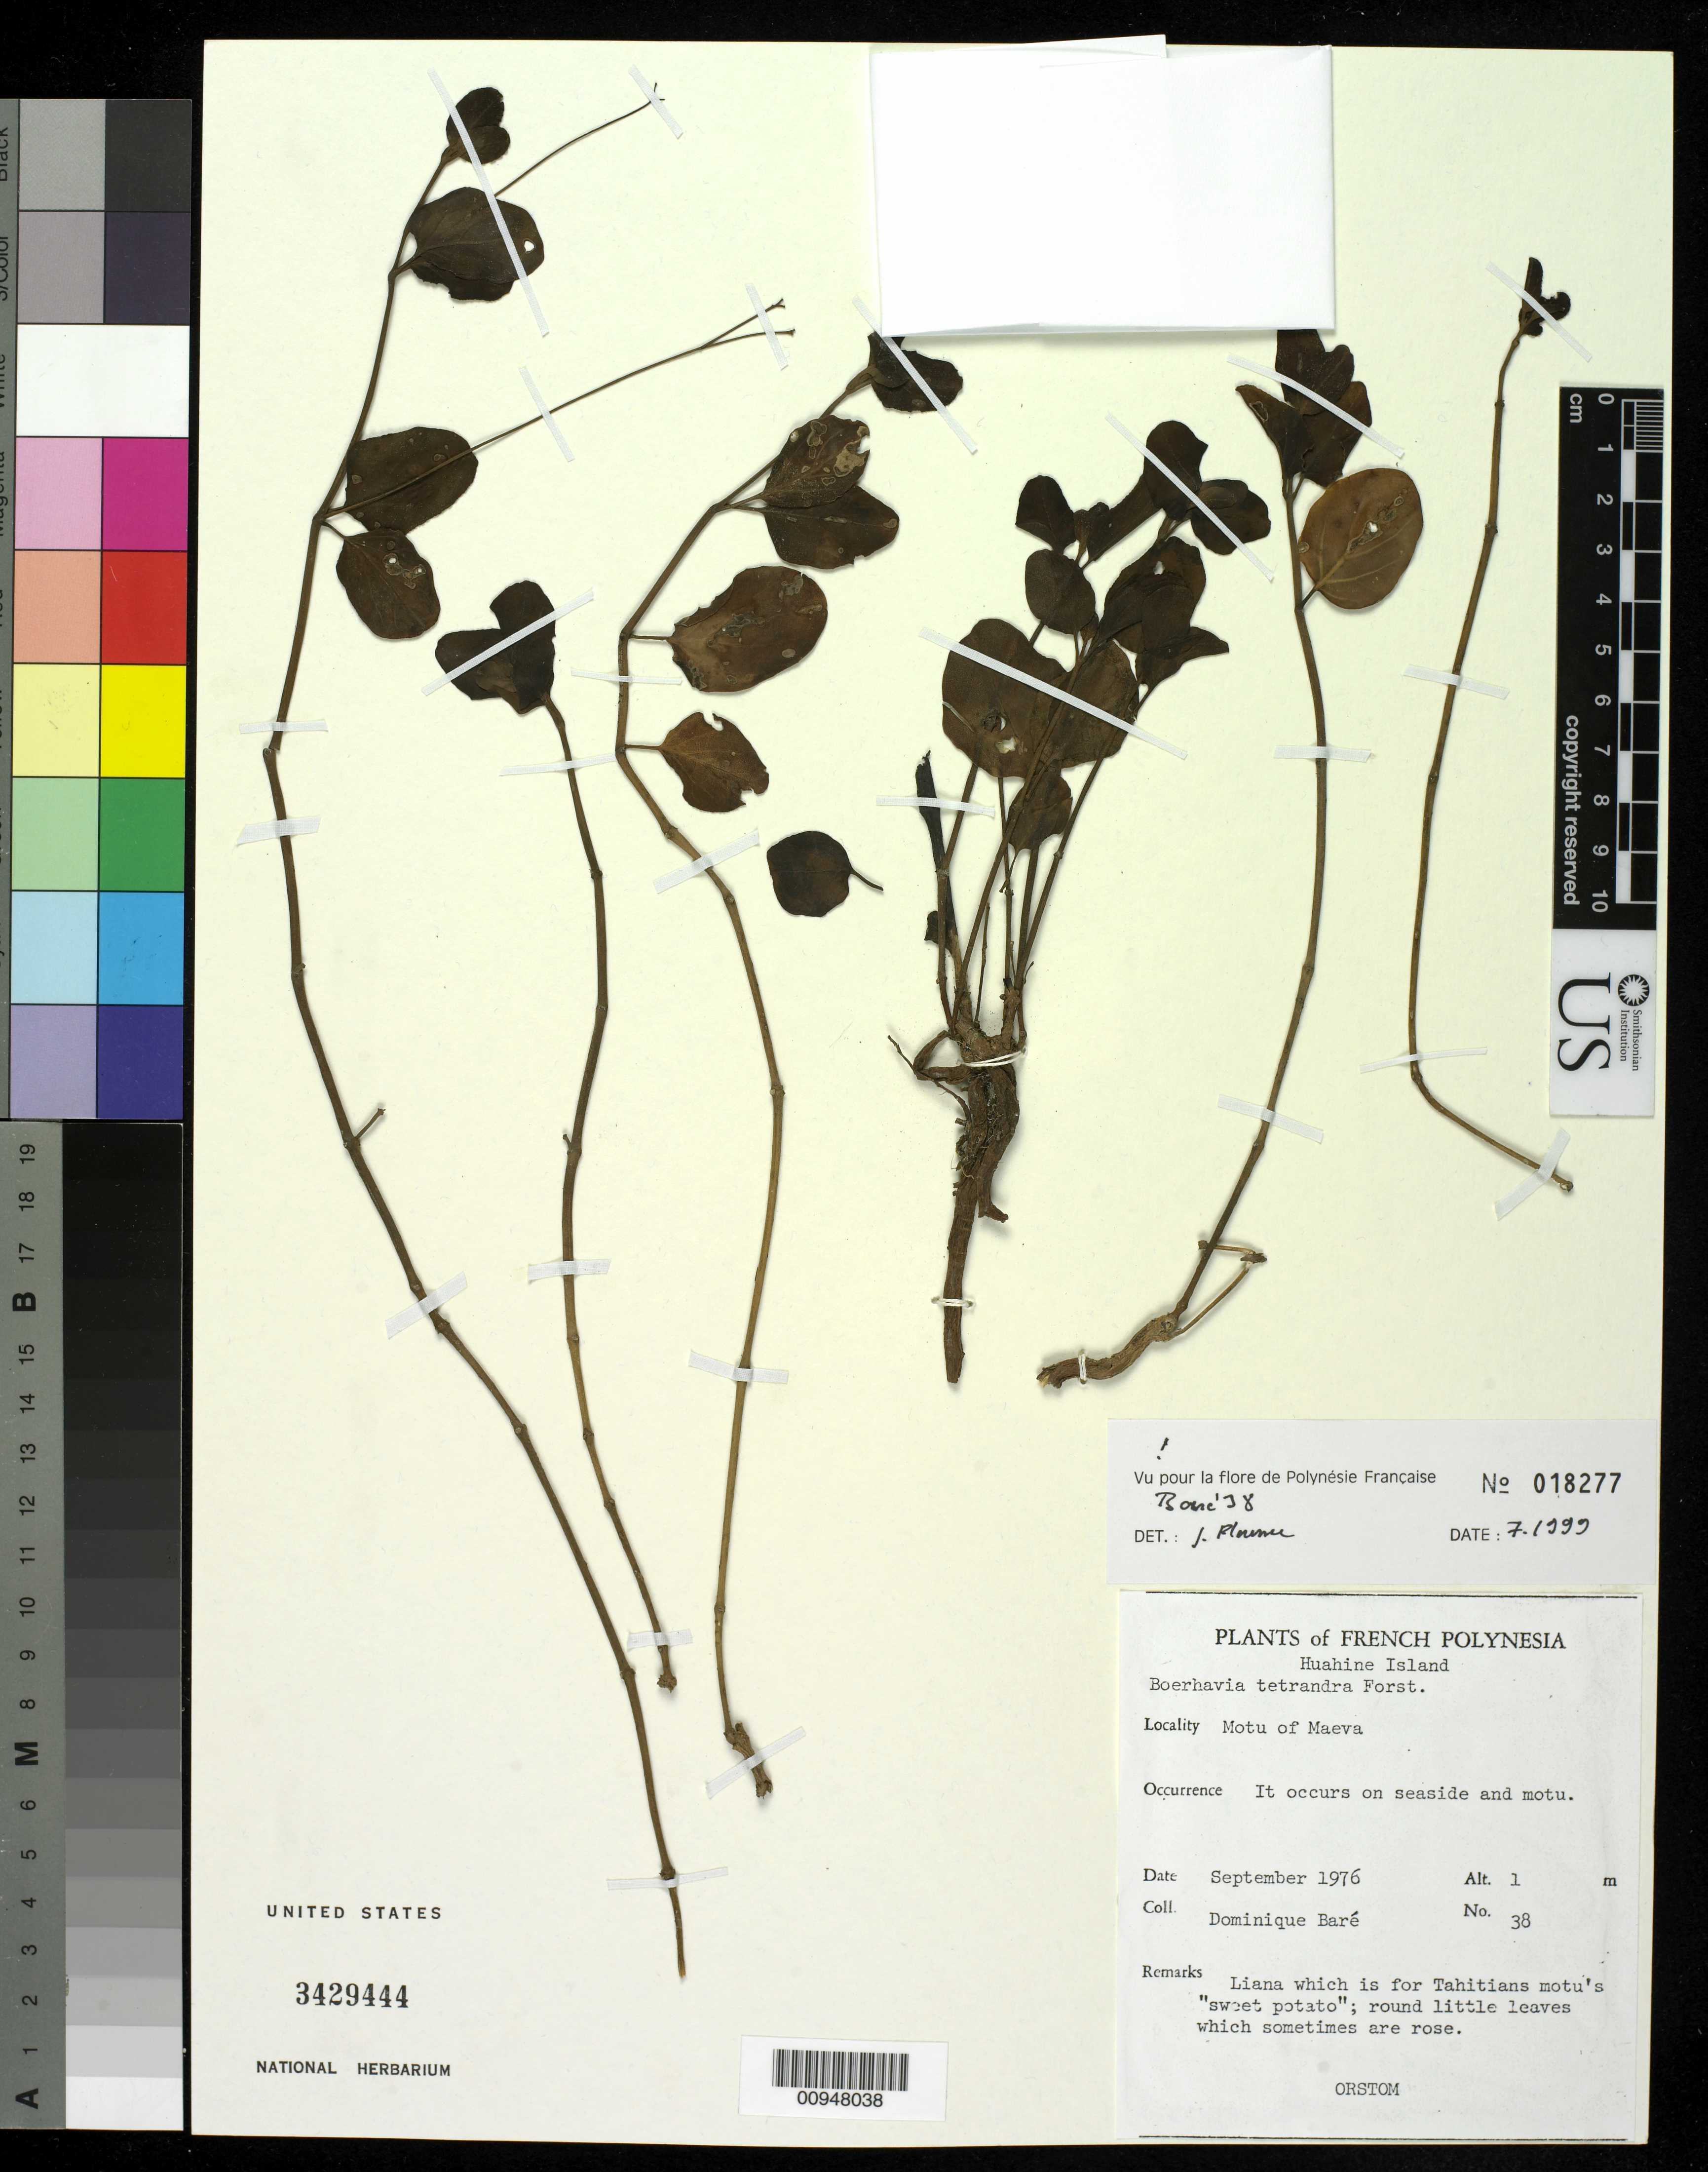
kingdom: Plantae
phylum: Tracheophyta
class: Magnoliopsida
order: Caryophyllales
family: Nyctaginaceae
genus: Boerhavia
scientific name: Boerhavia tetrandra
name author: G. Forst.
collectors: D. Baré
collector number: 38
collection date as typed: Sep 1976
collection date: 1976-09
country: French Polynesia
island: Huahine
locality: Motu of Maeva.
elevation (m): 1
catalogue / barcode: US 3429444